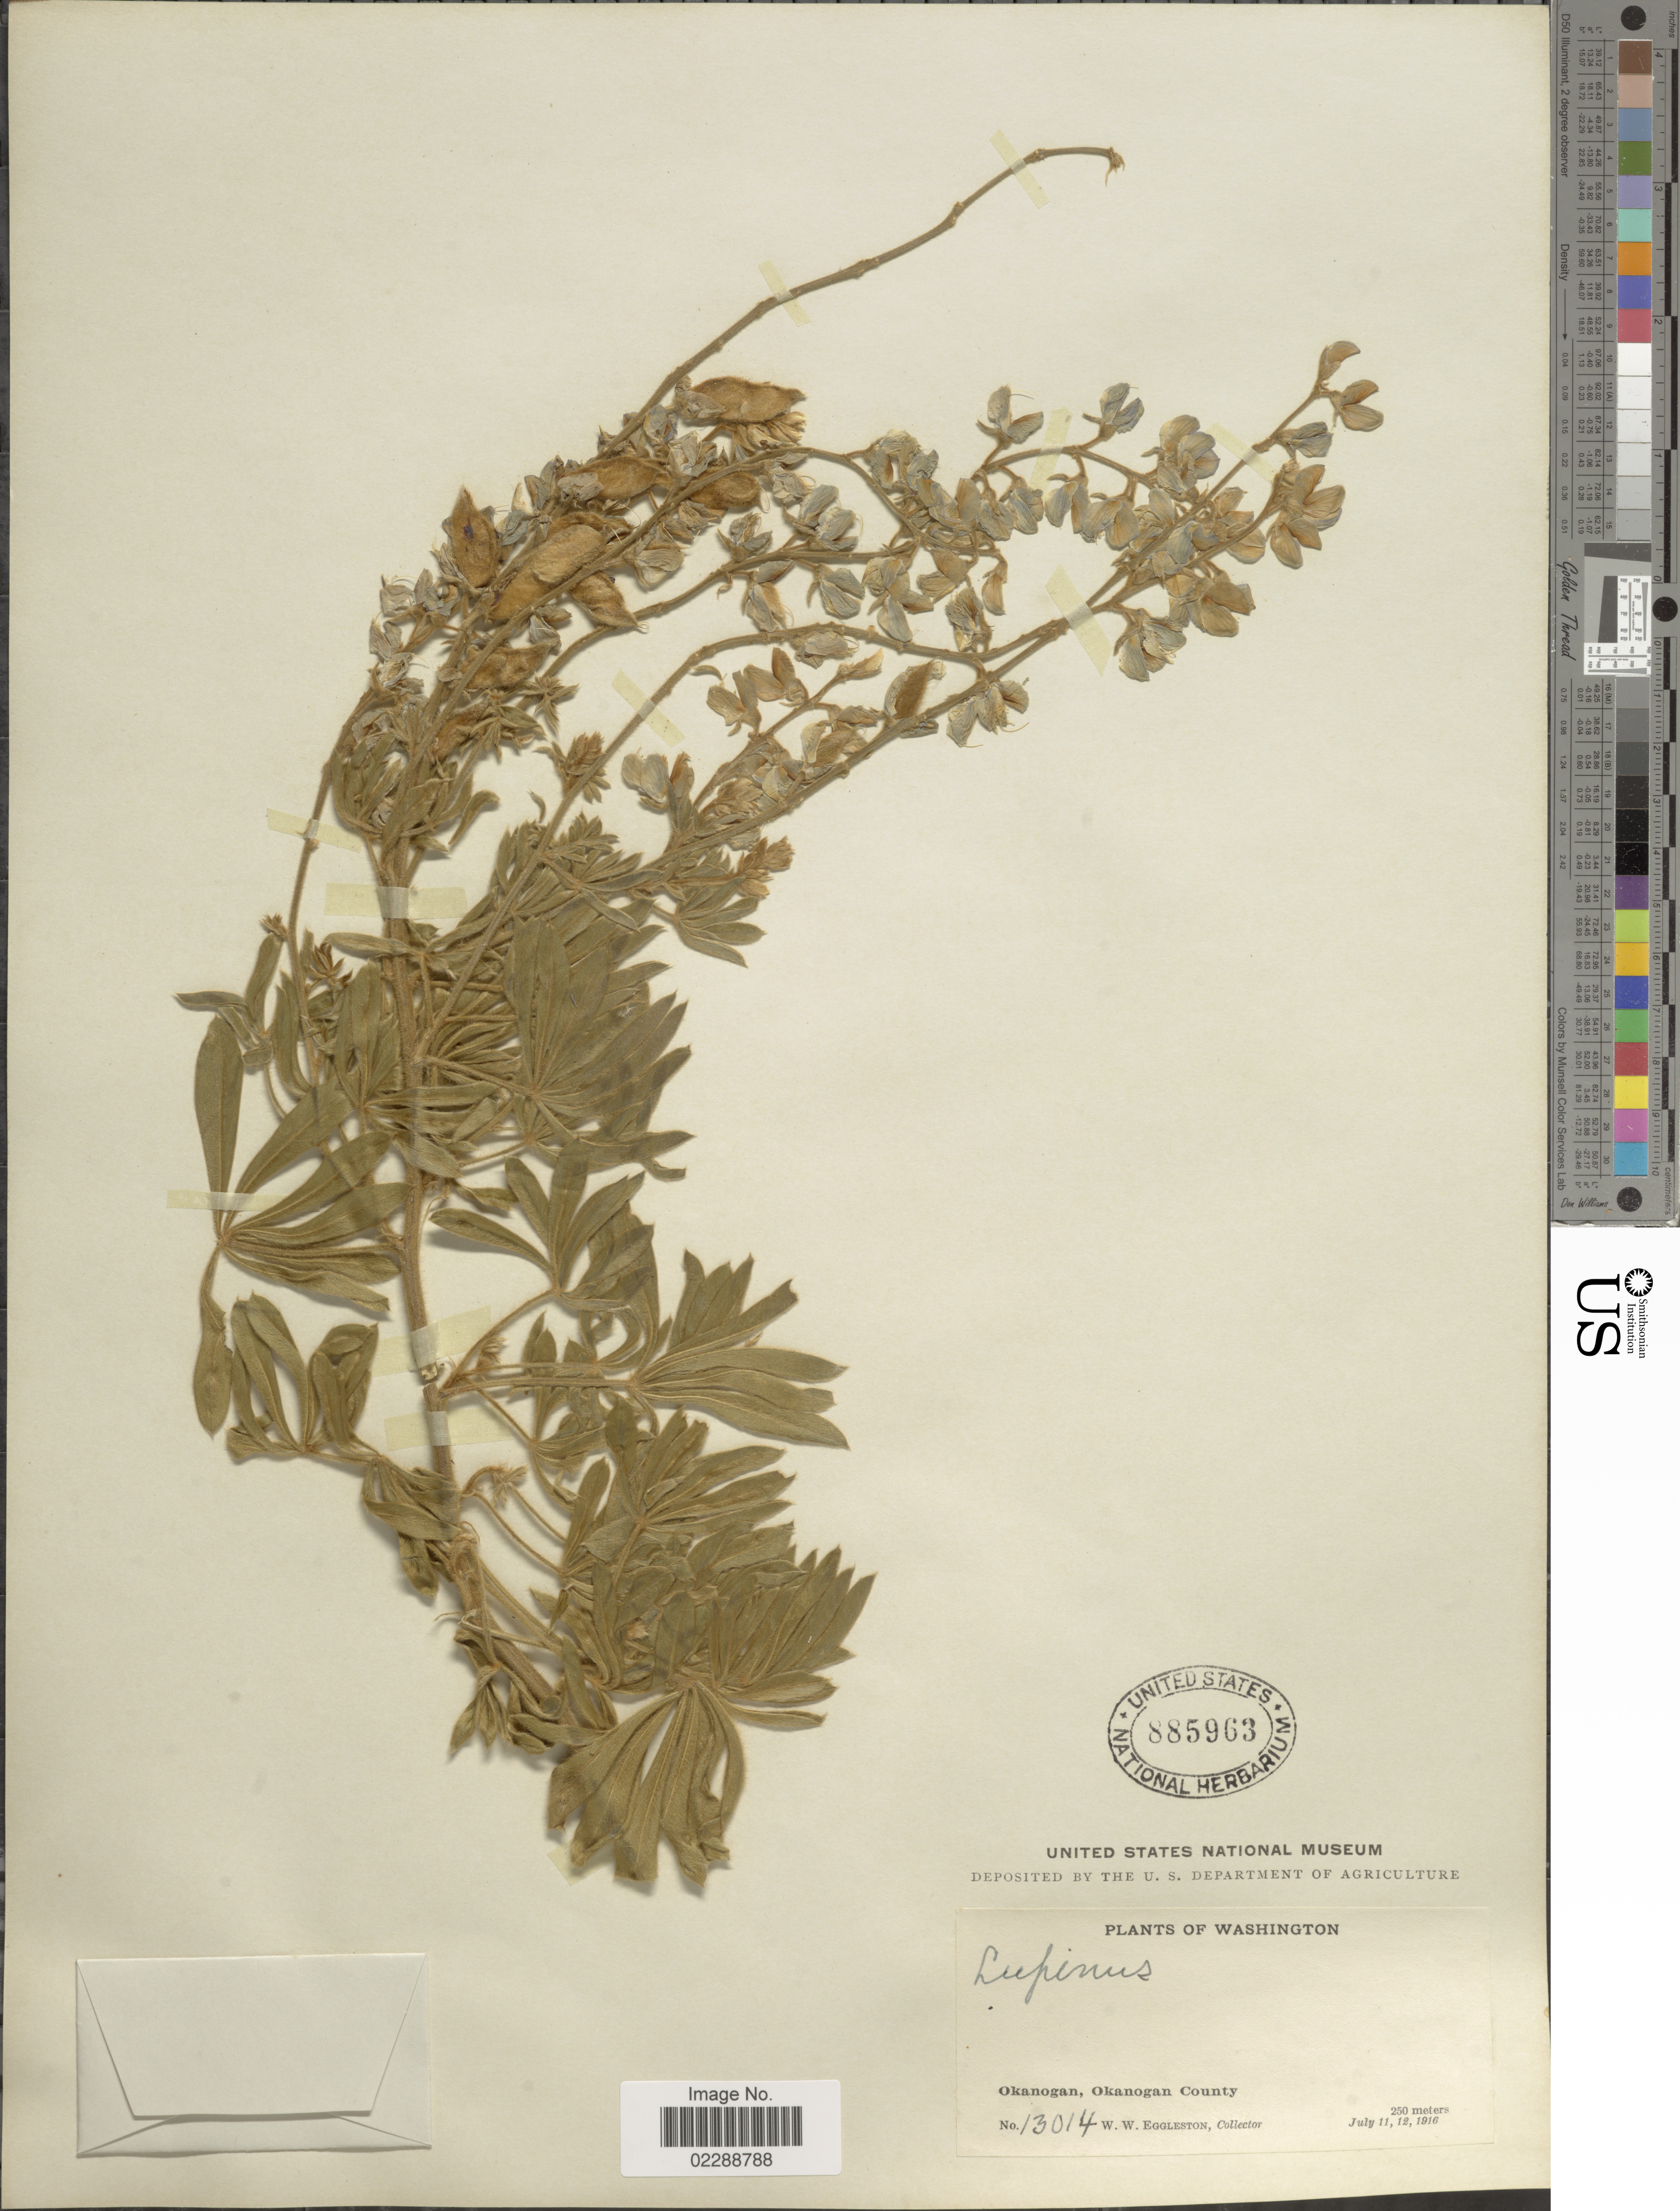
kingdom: Plantae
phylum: Tracheophyta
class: Magnoliopsida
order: Fabales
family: Fabaceae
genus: Lupinus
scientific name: Lupinus sp.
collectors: W. W. Eggleston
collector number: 13014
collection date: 1916-07-11/1916-07-12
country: United States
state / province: Washington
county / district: Okanogan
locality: Okanogan, Okanogan County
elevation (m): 250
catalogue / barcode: US 885963